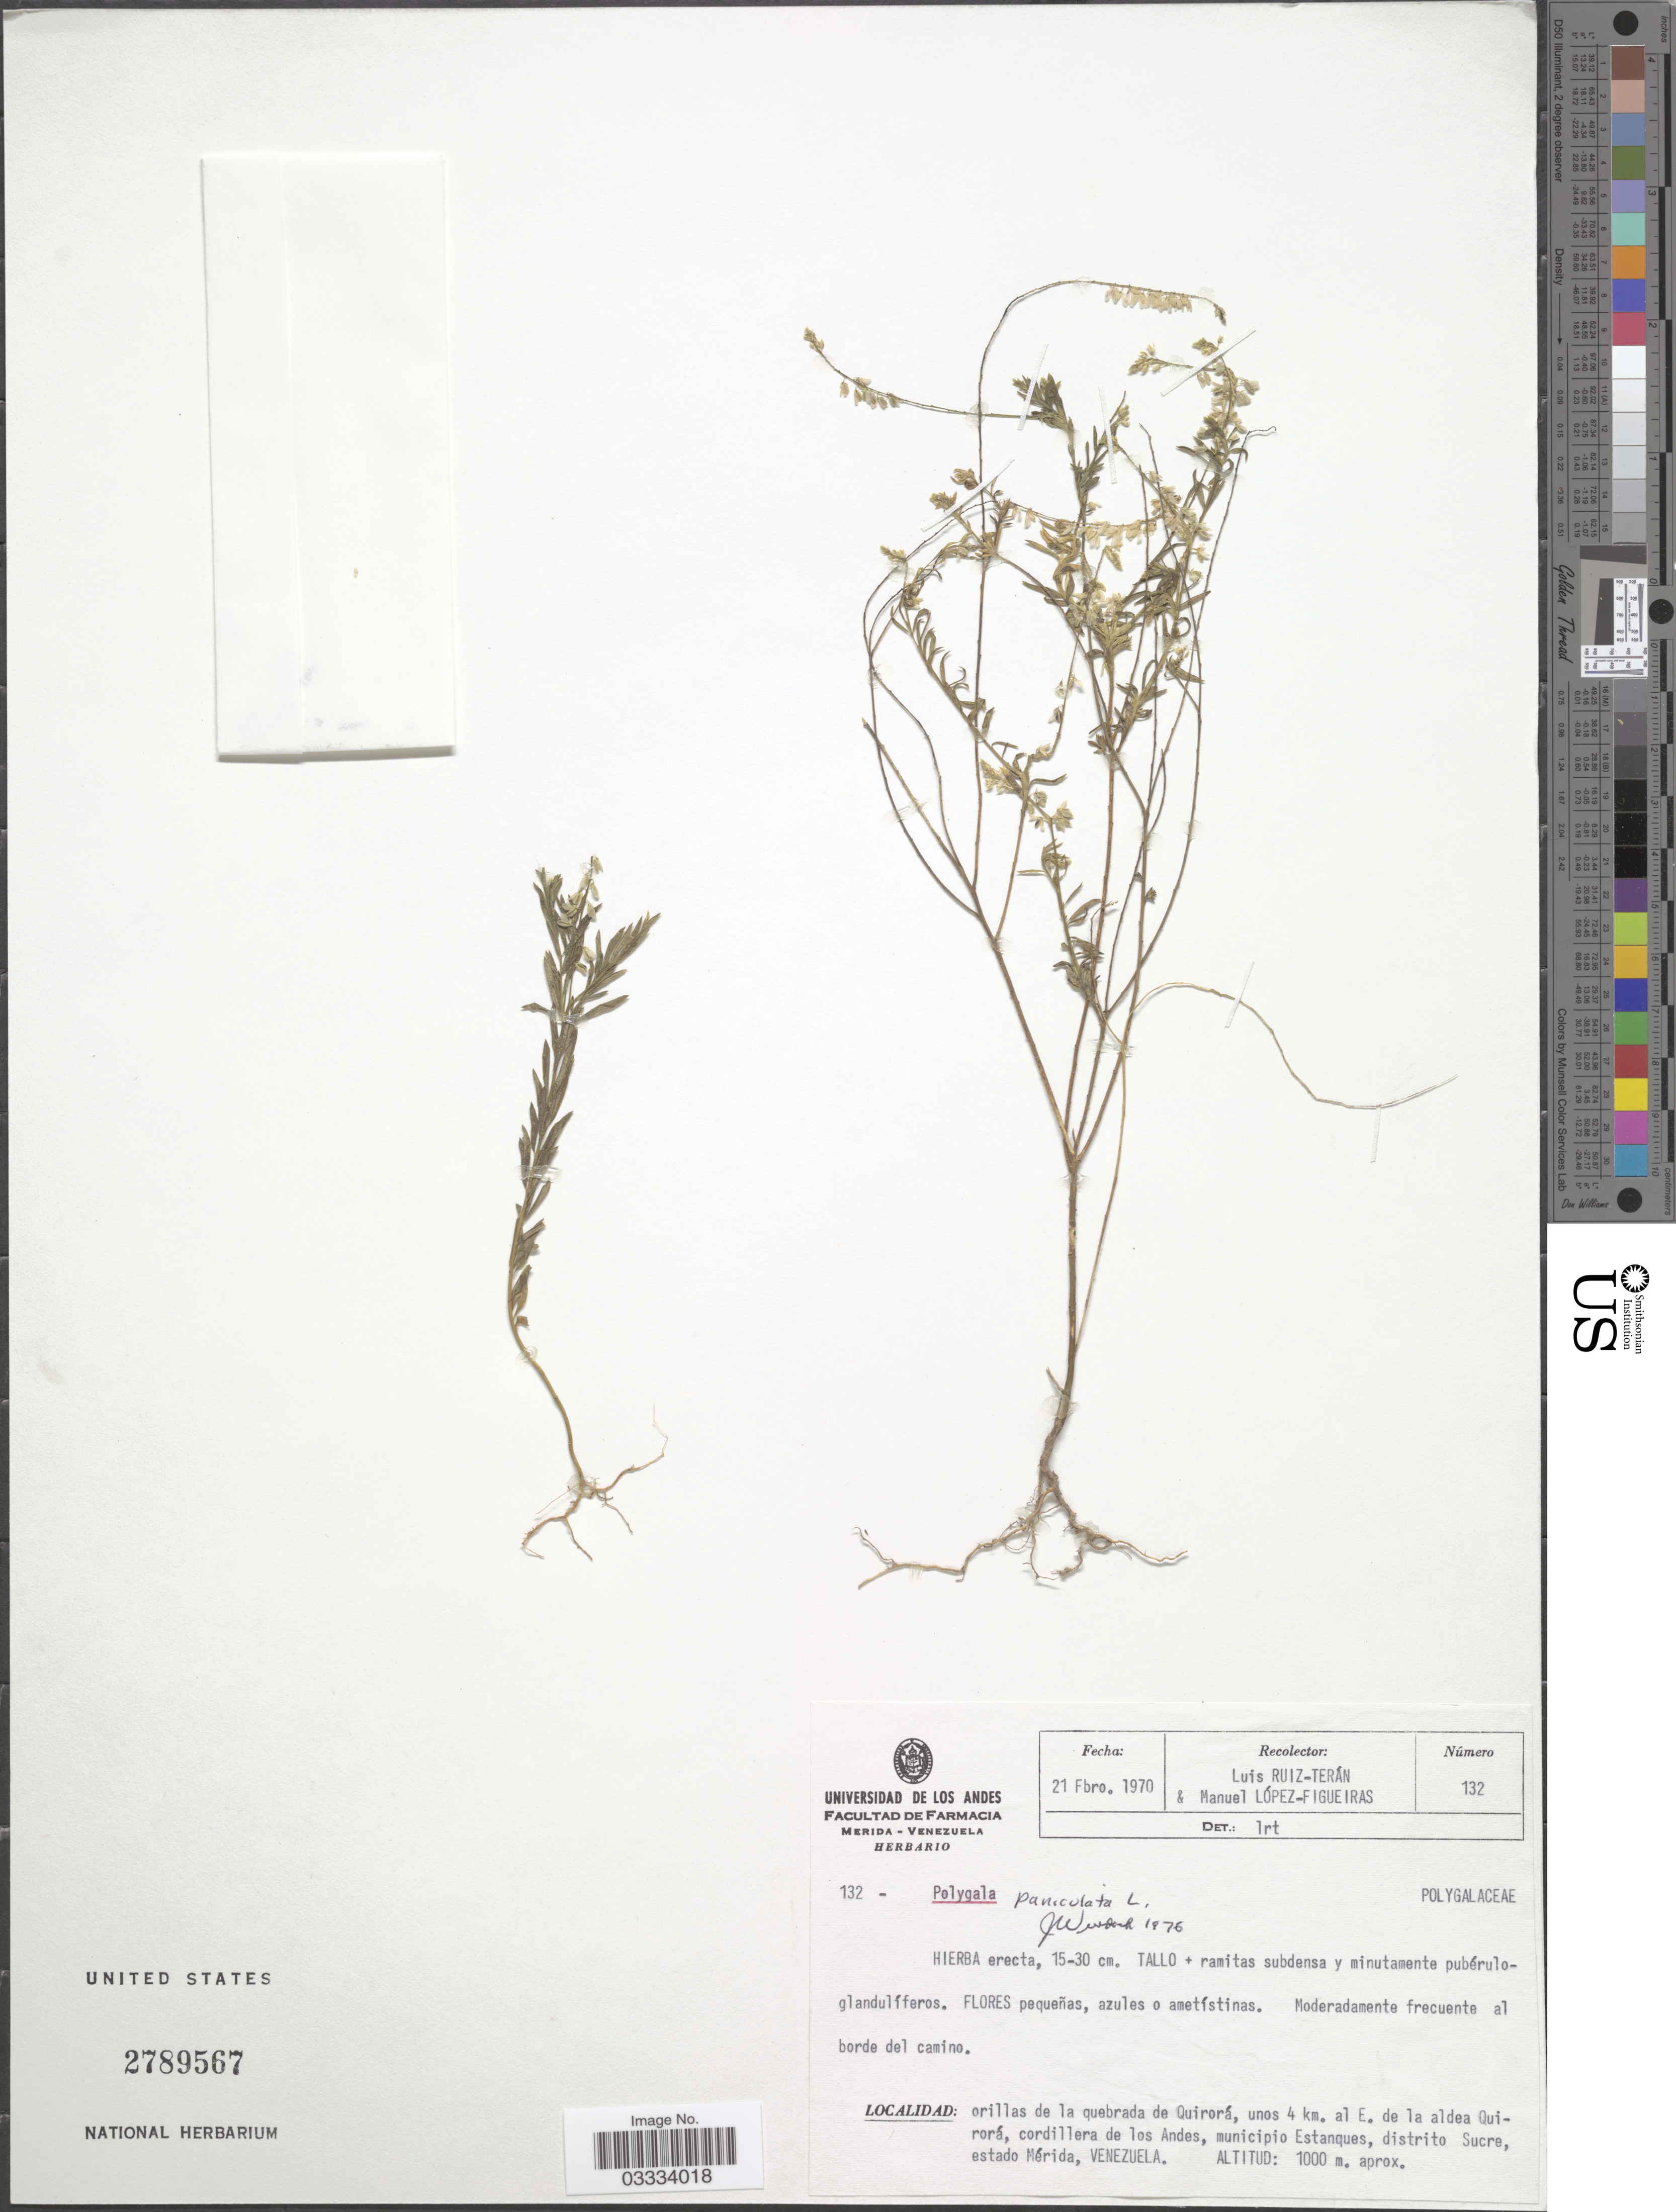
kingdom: Plantae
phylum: Tracheophyta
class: Magnoliopsida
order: Fabales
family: Polygalaceae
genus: Polygala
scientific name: Polygala paniculata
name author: L.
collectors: L. Teran & M. López Figueiras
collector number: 132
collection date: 1970-02-21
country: Venezuela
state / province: Mérida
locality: Orillas de la quebrada de Quirorá, unos 4 km. al E. de la aldea Quirorá, cordillera de los Andes, municipio Estanques, distrito Sucre.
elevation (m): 1000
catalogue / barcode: US 2789567